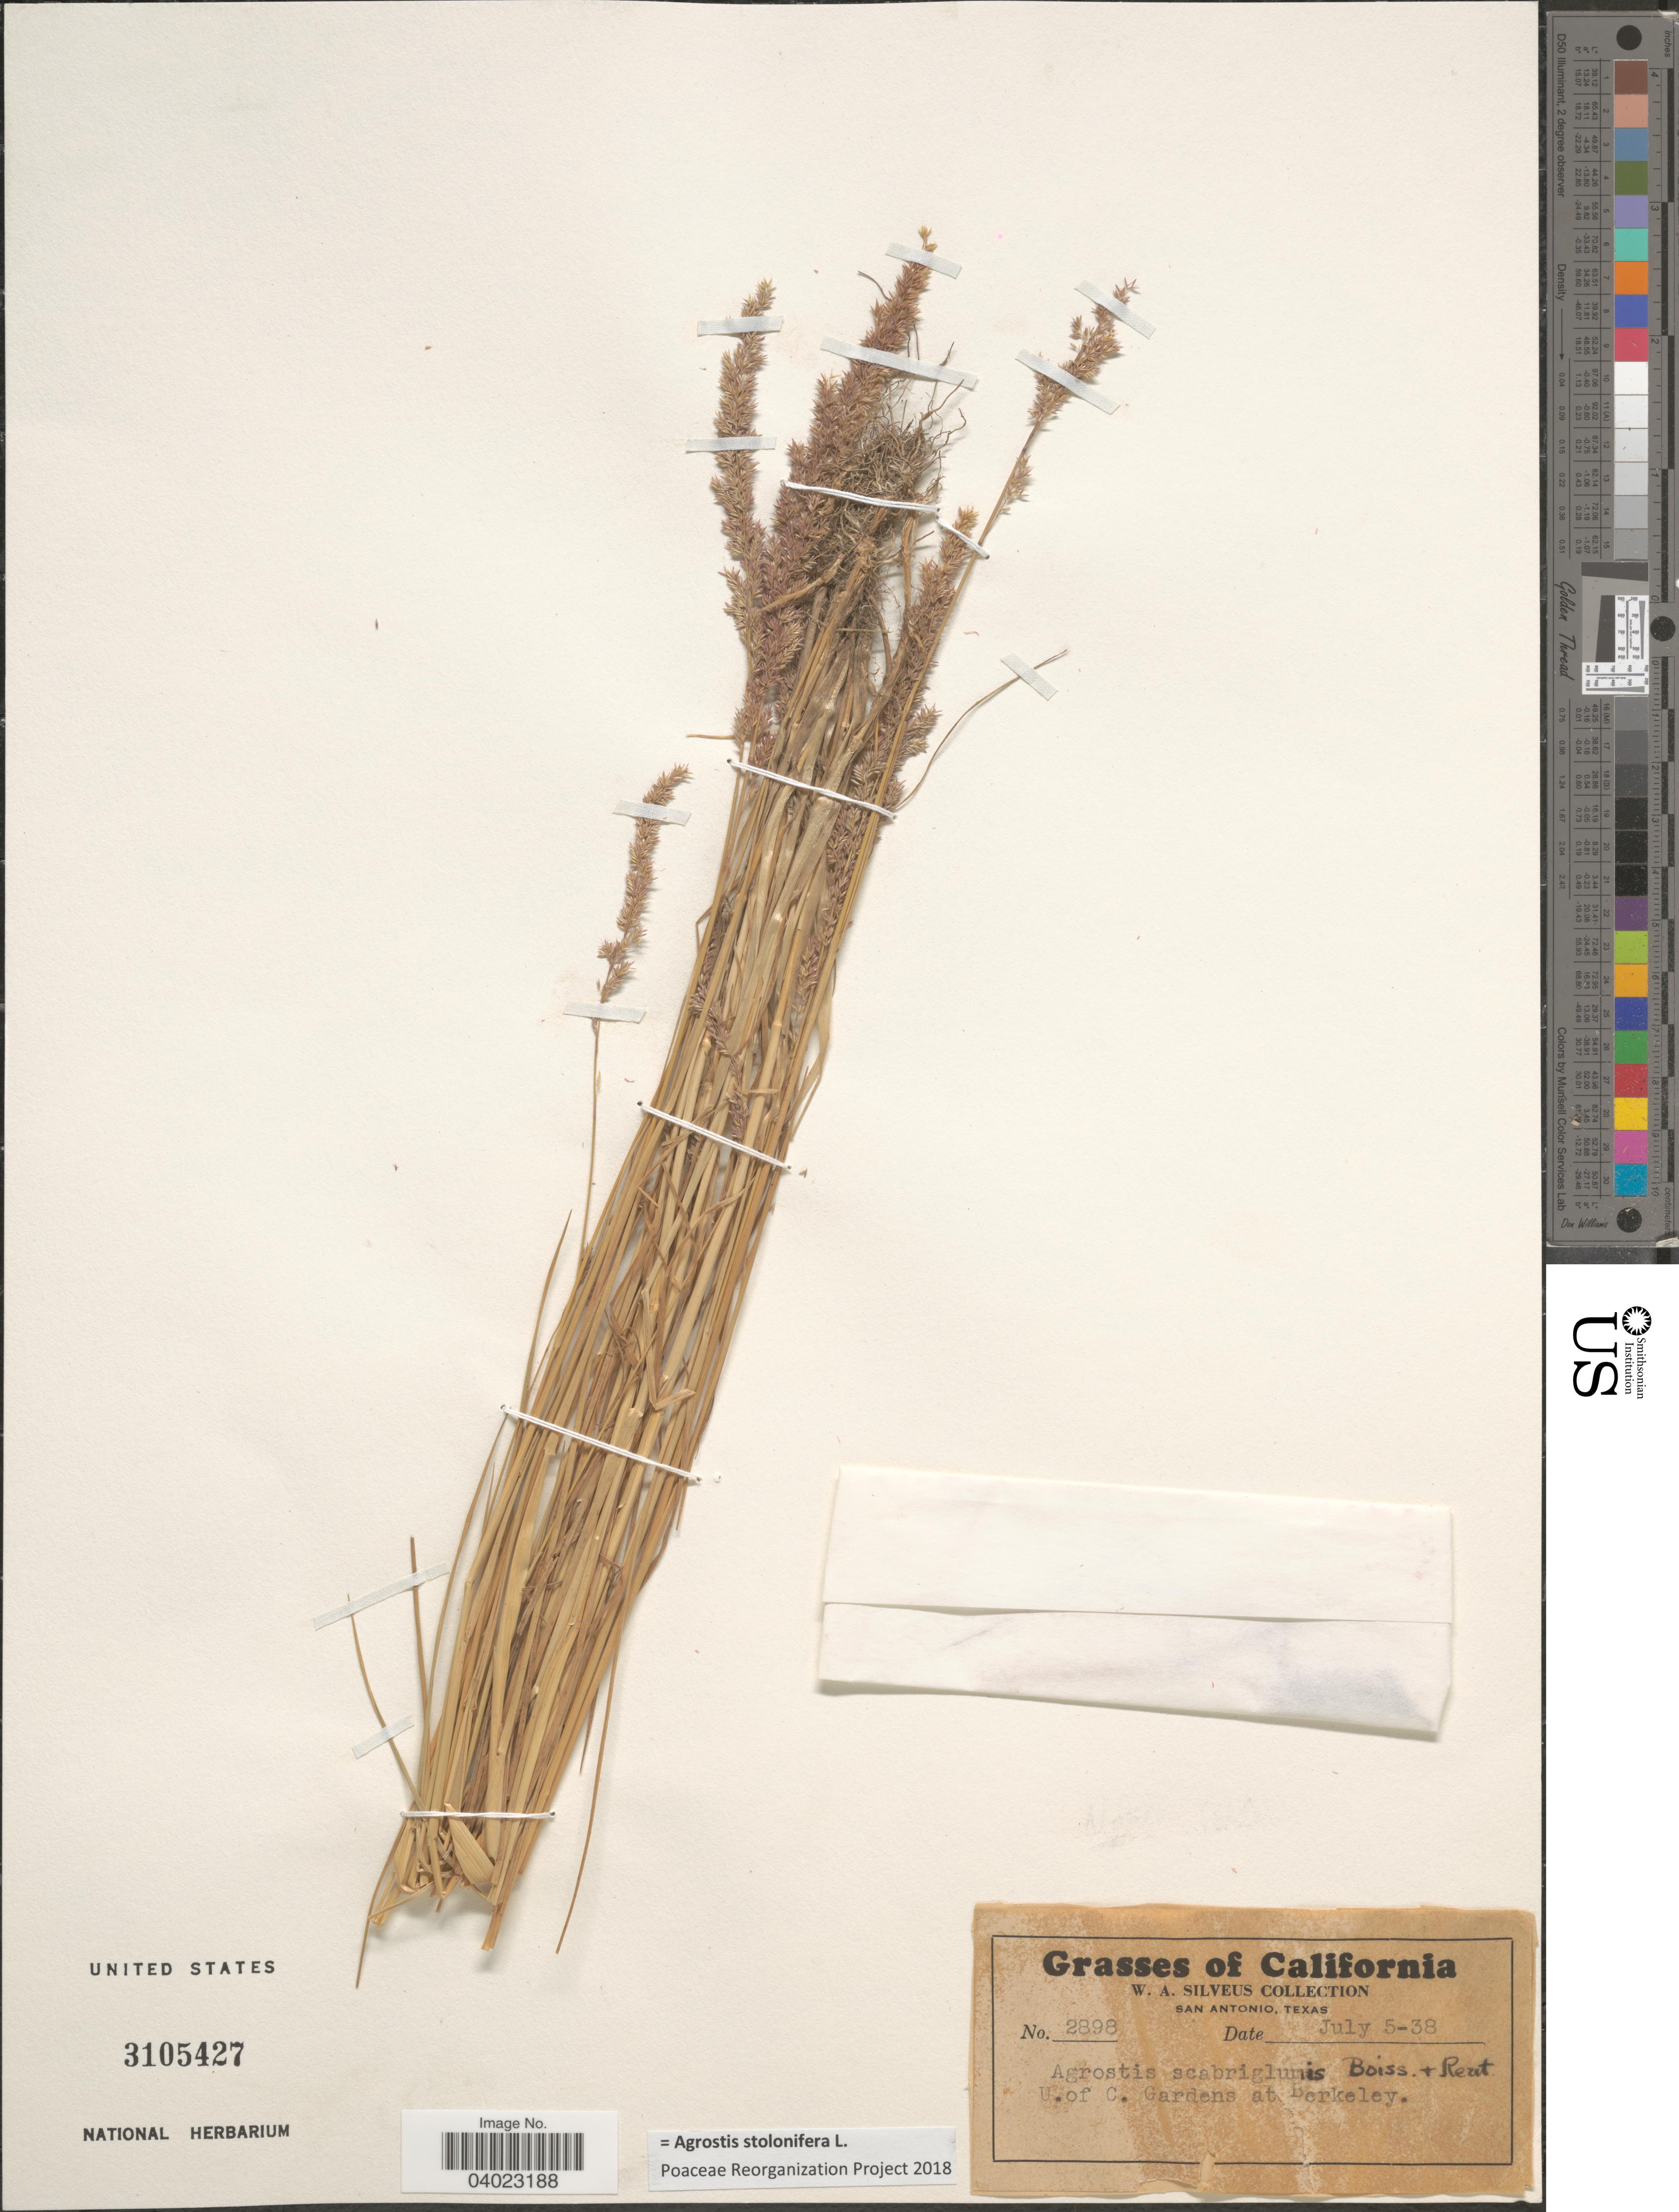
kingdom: Plantae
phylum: Tracheophyta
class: Liliopsida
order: Poales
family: Poaceae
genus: Agrostis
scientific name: Agrostis stolonifera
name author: L.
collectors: W. Silveus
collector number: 2898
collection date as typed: Transcribed d/m/y: 5/7/38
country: United States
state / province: California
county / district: Alameda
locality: U. of C. Gardens at Berkeley.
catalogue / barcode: US 3105427